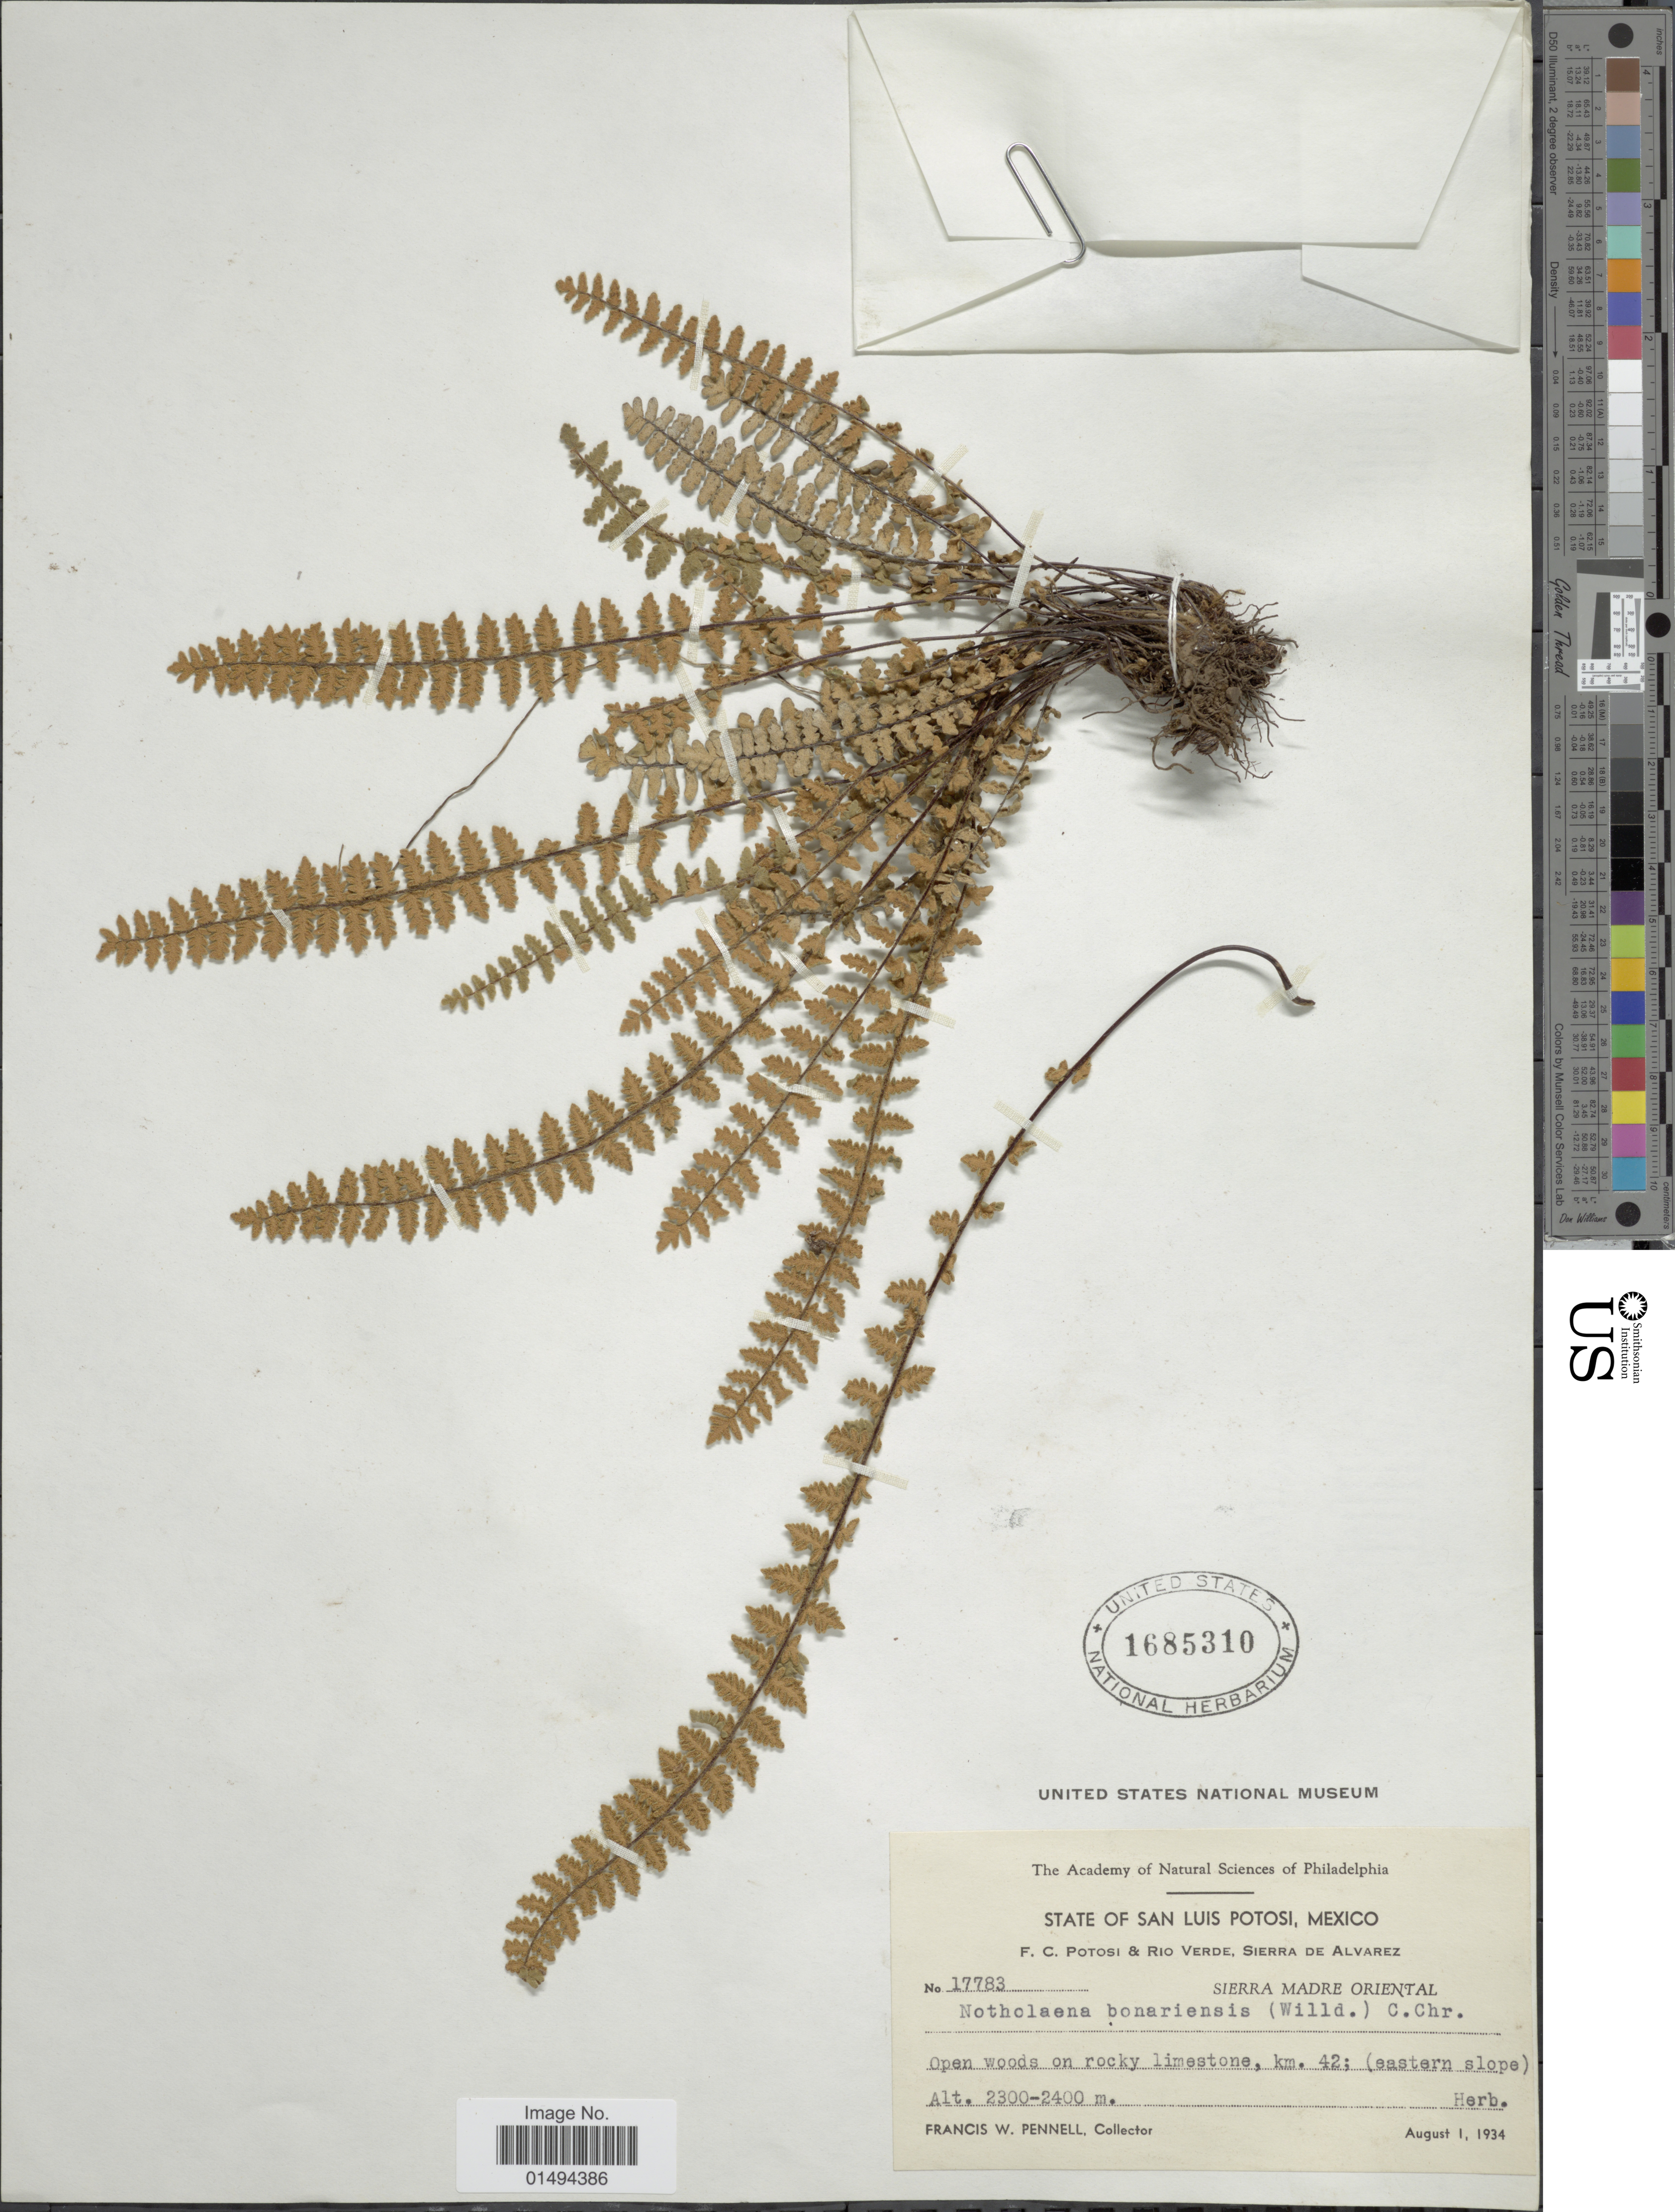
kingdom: Plantae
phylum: Tracheophyta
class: Polypodiopsida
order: Polypodiales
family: Pteridaceae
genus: Myriopteris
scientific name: Myriopteris aurea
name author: (Poir.) Grusz & Windham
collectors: F. W. Pennell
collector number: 17783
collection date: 1934-08-01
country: Mexico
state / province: San Luis Potosí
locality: F.C. Potosi & Rio Verde, Sierra de Alvarez, Sierra Madre Oriental, Open woods on rocky limestone, km 42 (eastern slope)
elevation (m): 2300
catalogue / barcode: US 1685310